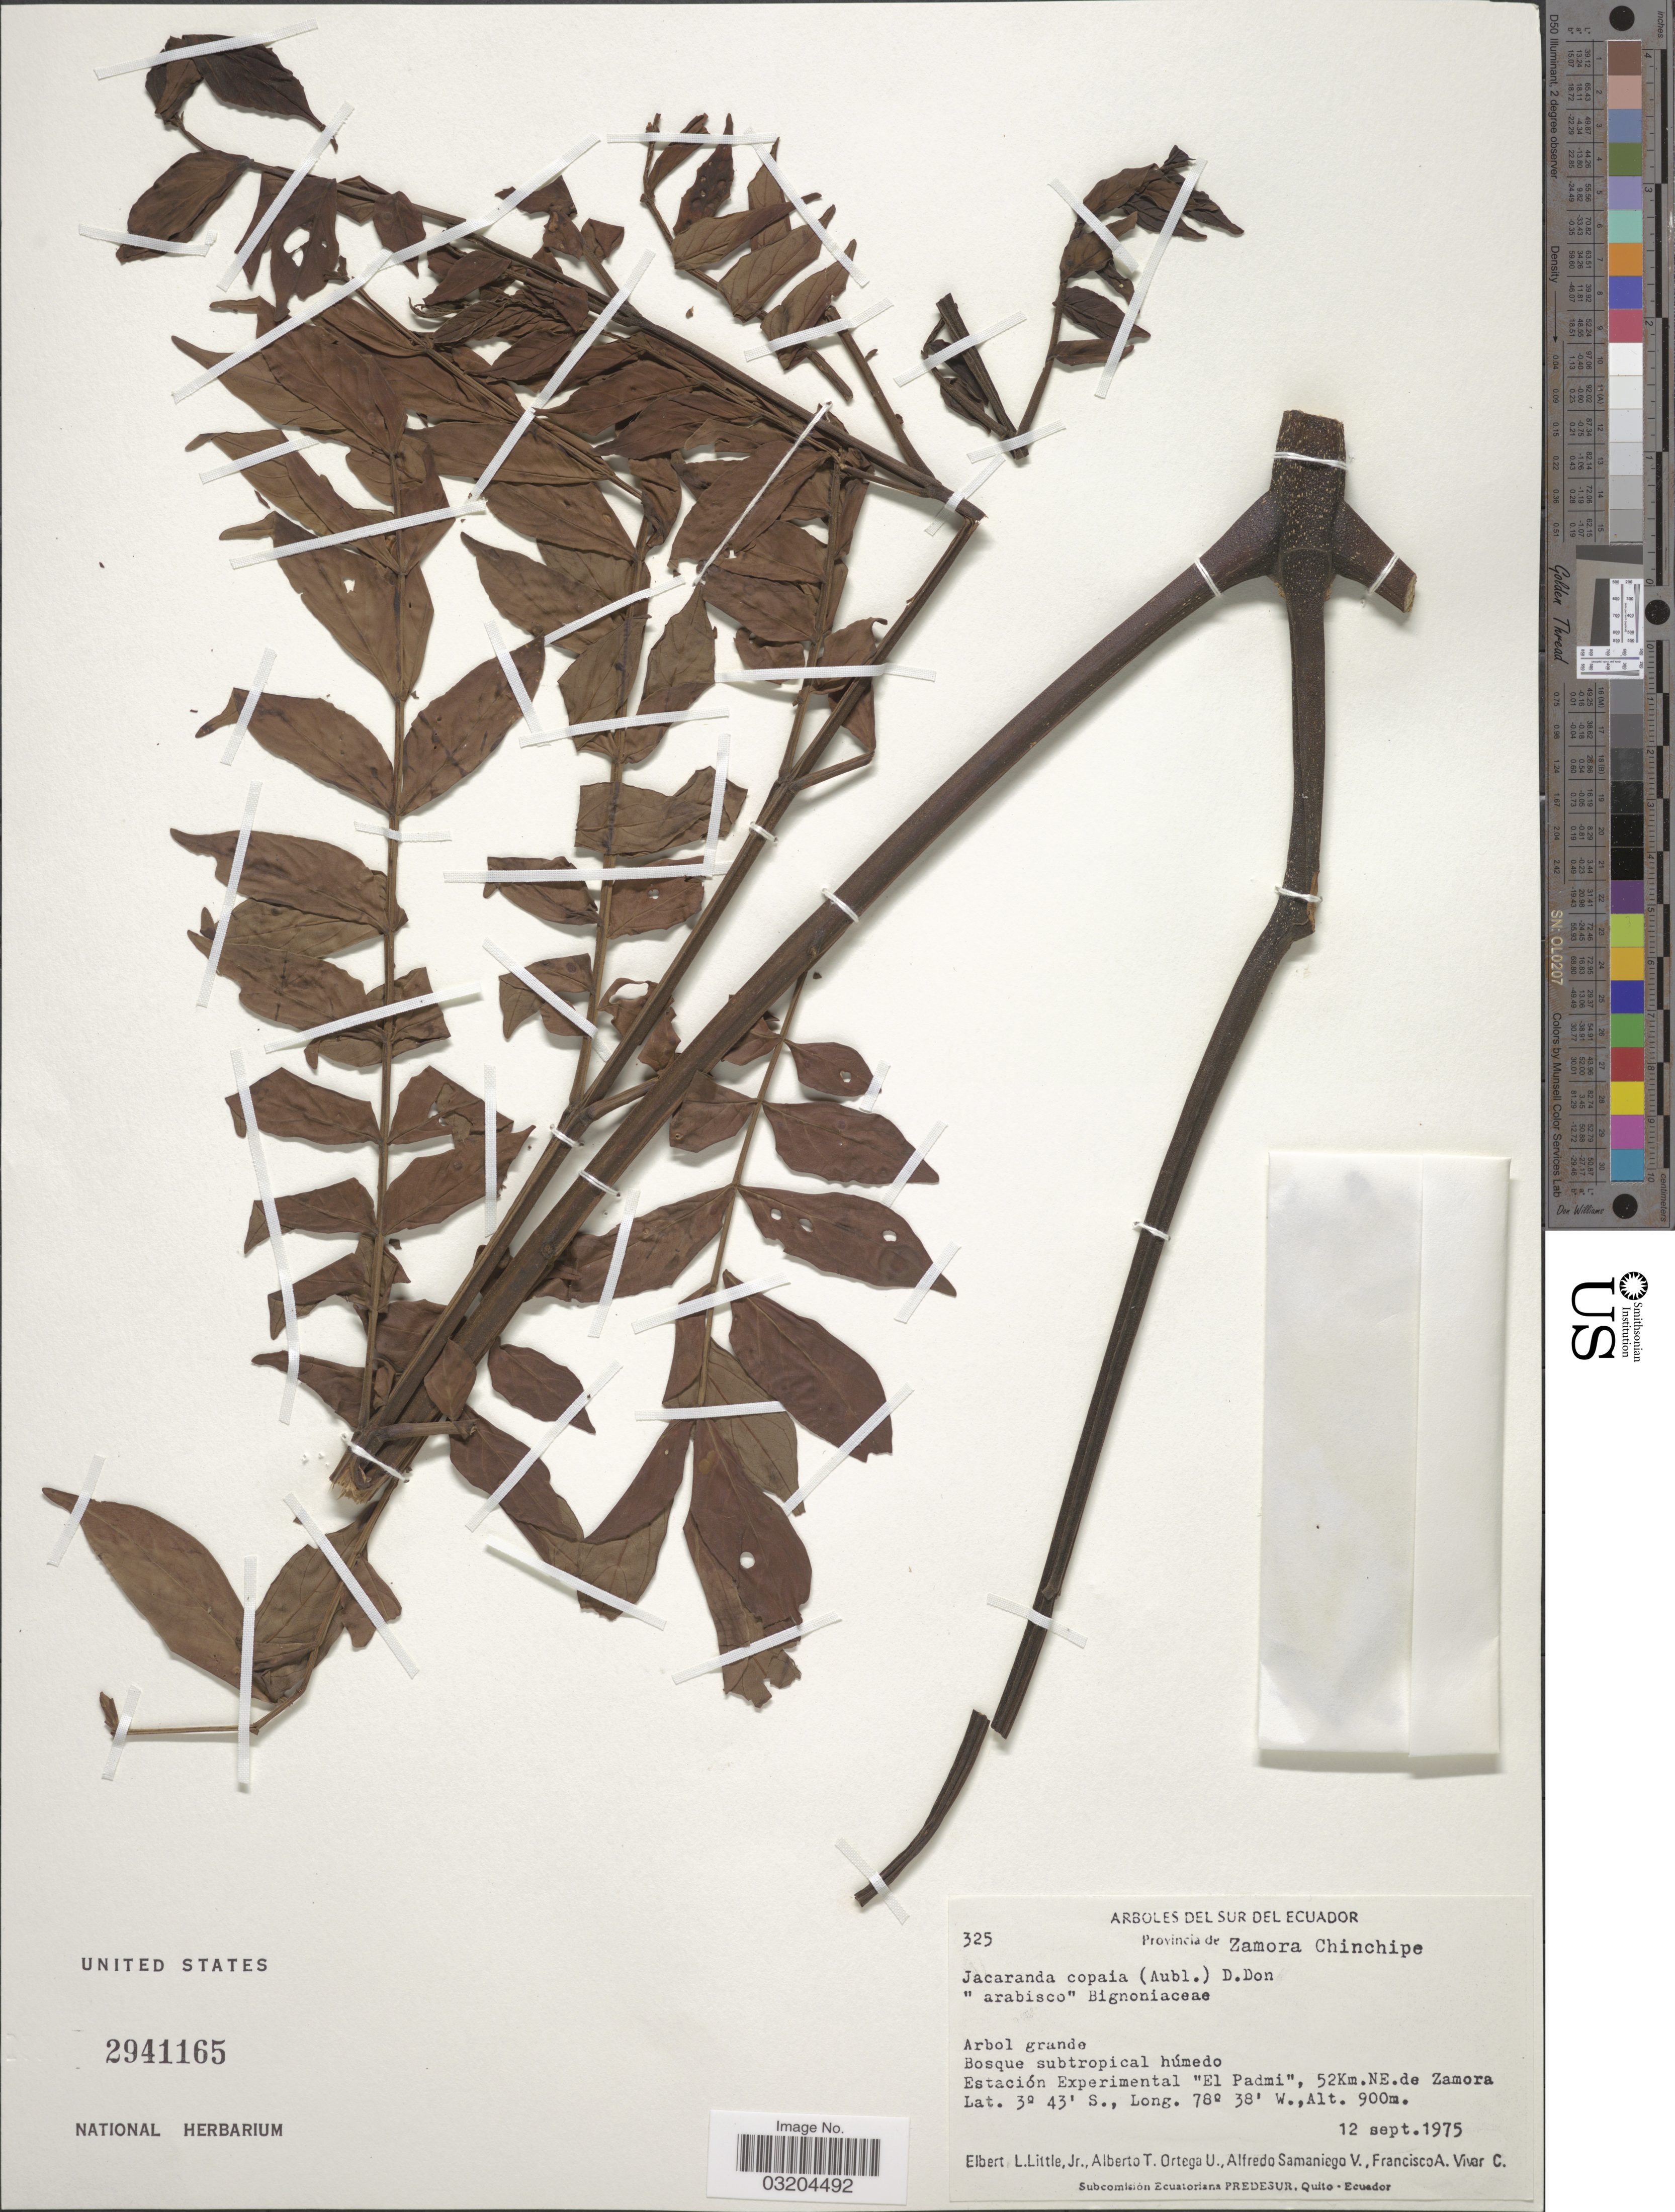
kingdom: Plantae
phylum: Tracheophyta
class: Magnoliopsida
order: Lamiales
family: Bignoniaceae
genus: Jacaranda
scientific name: Jacaranda copaia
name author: (Aubl.) D. Don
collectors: E. L. Little, A. T. Ortega U., A. Samaniego & F. A. Vivar C.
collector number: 325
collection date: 1975-09-12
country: Ecuador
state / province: Zamora-Chinchipe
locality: Sur del Ecuador. Estación Experimental "El Padmi", 52 Km. NE. de Zamora.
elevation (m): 900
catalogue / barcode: US 2941165